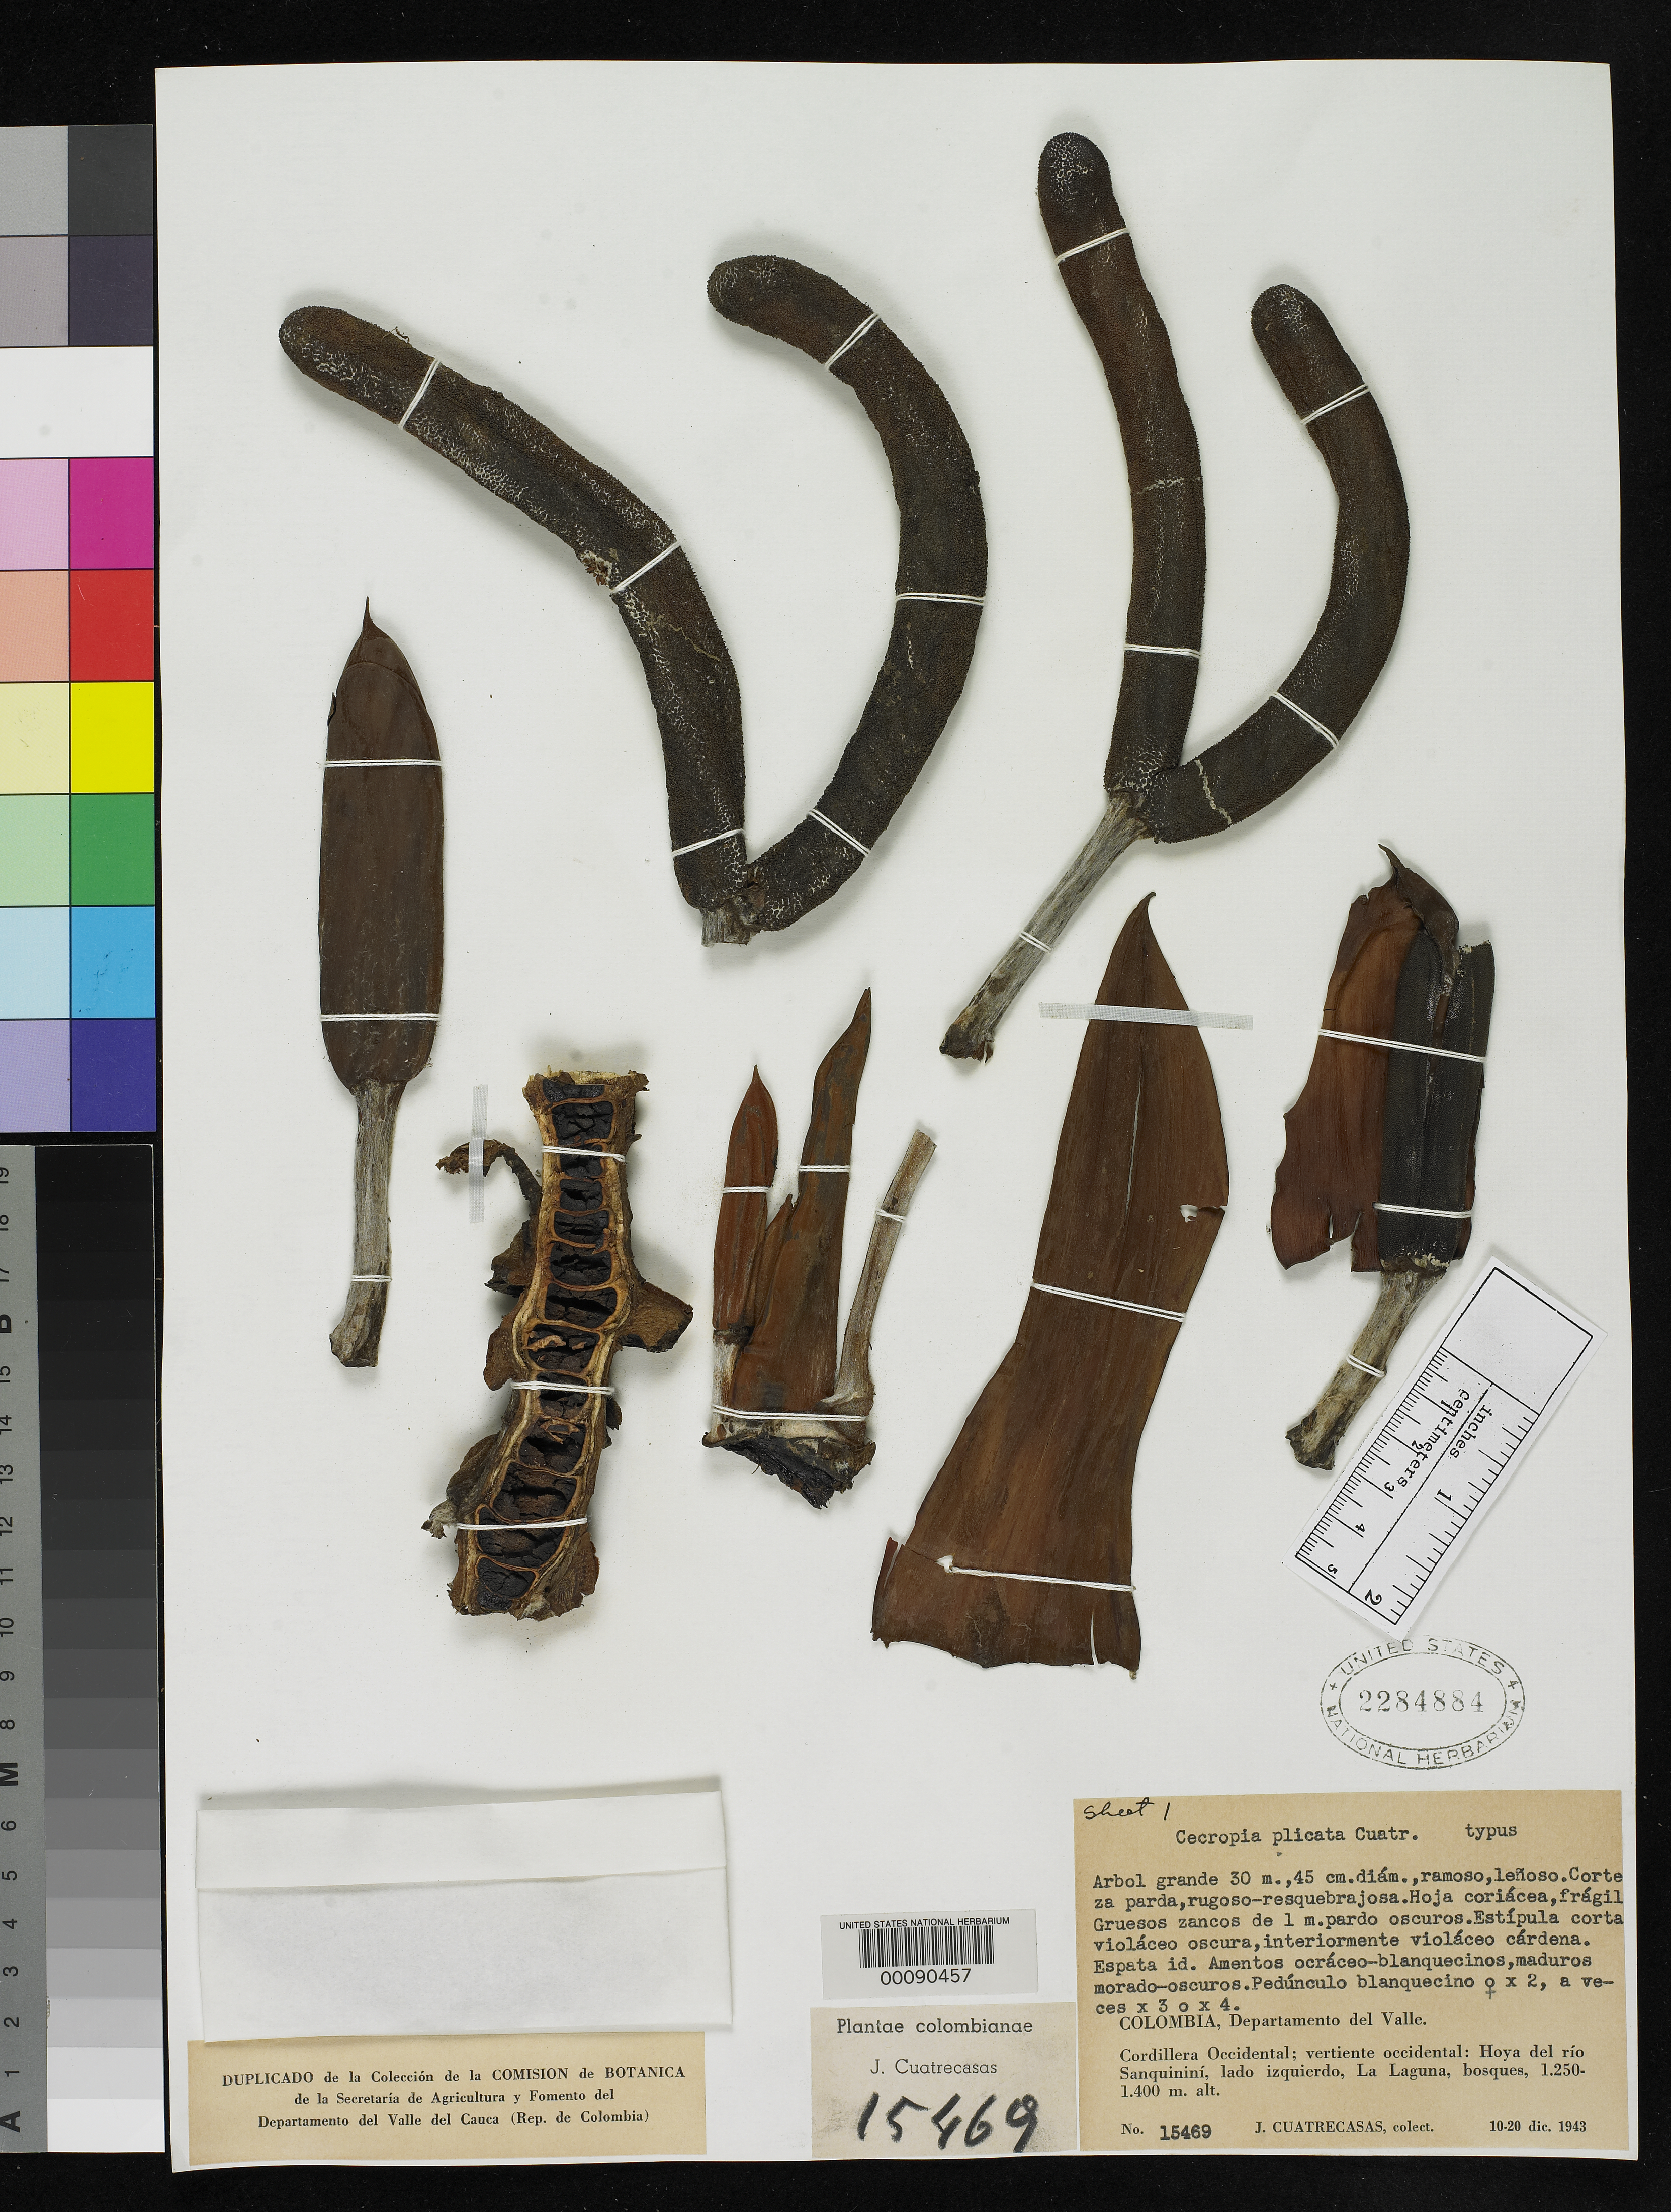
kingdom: Plantae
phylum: Tracheophyta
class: Magnoliopsida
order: Rosales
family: Urticaceae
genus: Cecropia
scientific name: Cecropia plicata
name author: Cuatrec.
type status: Holotype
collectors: J. Cuatrecasas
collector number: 15469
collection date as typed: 10 Dec 1943 to 20 Dec 1943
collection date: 1943-12-10/1943-12-20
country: Colombia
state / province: Valle del Cauca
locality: Cordillera Occidental, Hoya del Rio Sanquinini, La Laguna.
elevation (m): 1250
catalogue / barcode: US 2284884